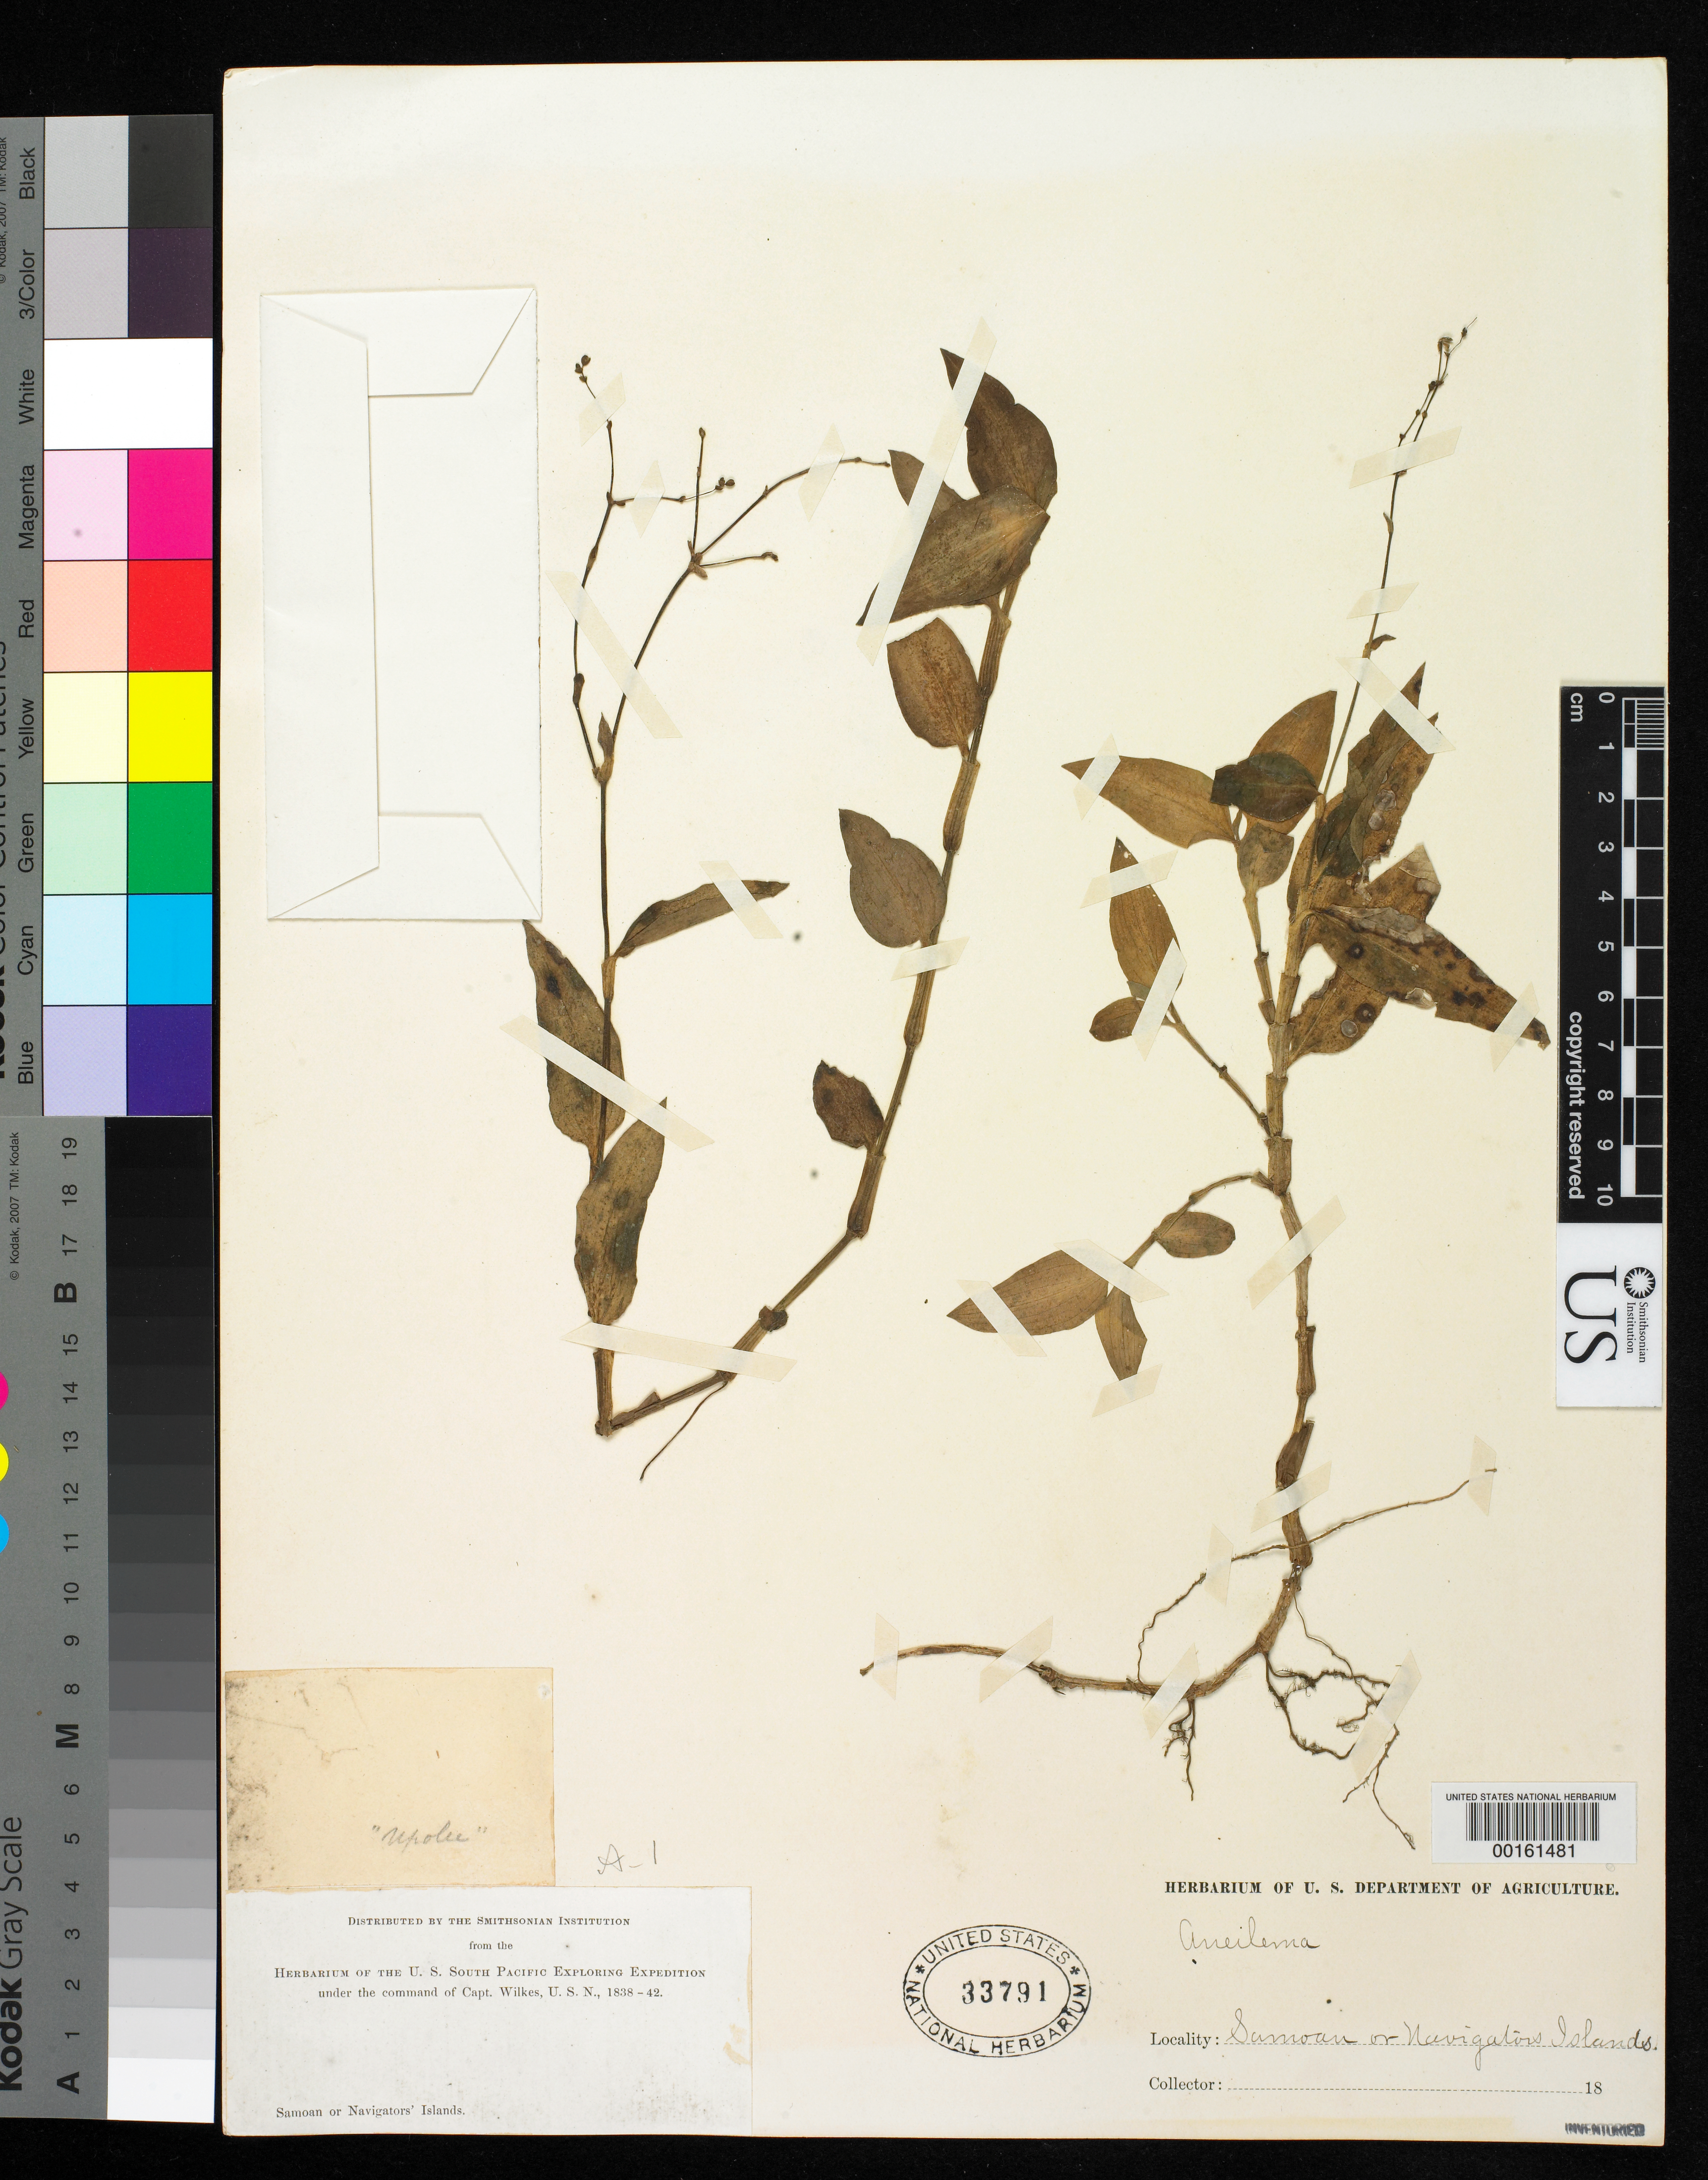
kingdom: Plantae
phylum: Tracheophyta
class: Liliopsida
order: Commelinales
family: Commelinaceae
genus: Rhopalephora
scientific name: Rhopalephora vitiensis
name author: (Seem.) Faden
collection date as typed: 1838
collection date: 1838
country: American Samoa / Samoa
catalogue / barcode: US 33791